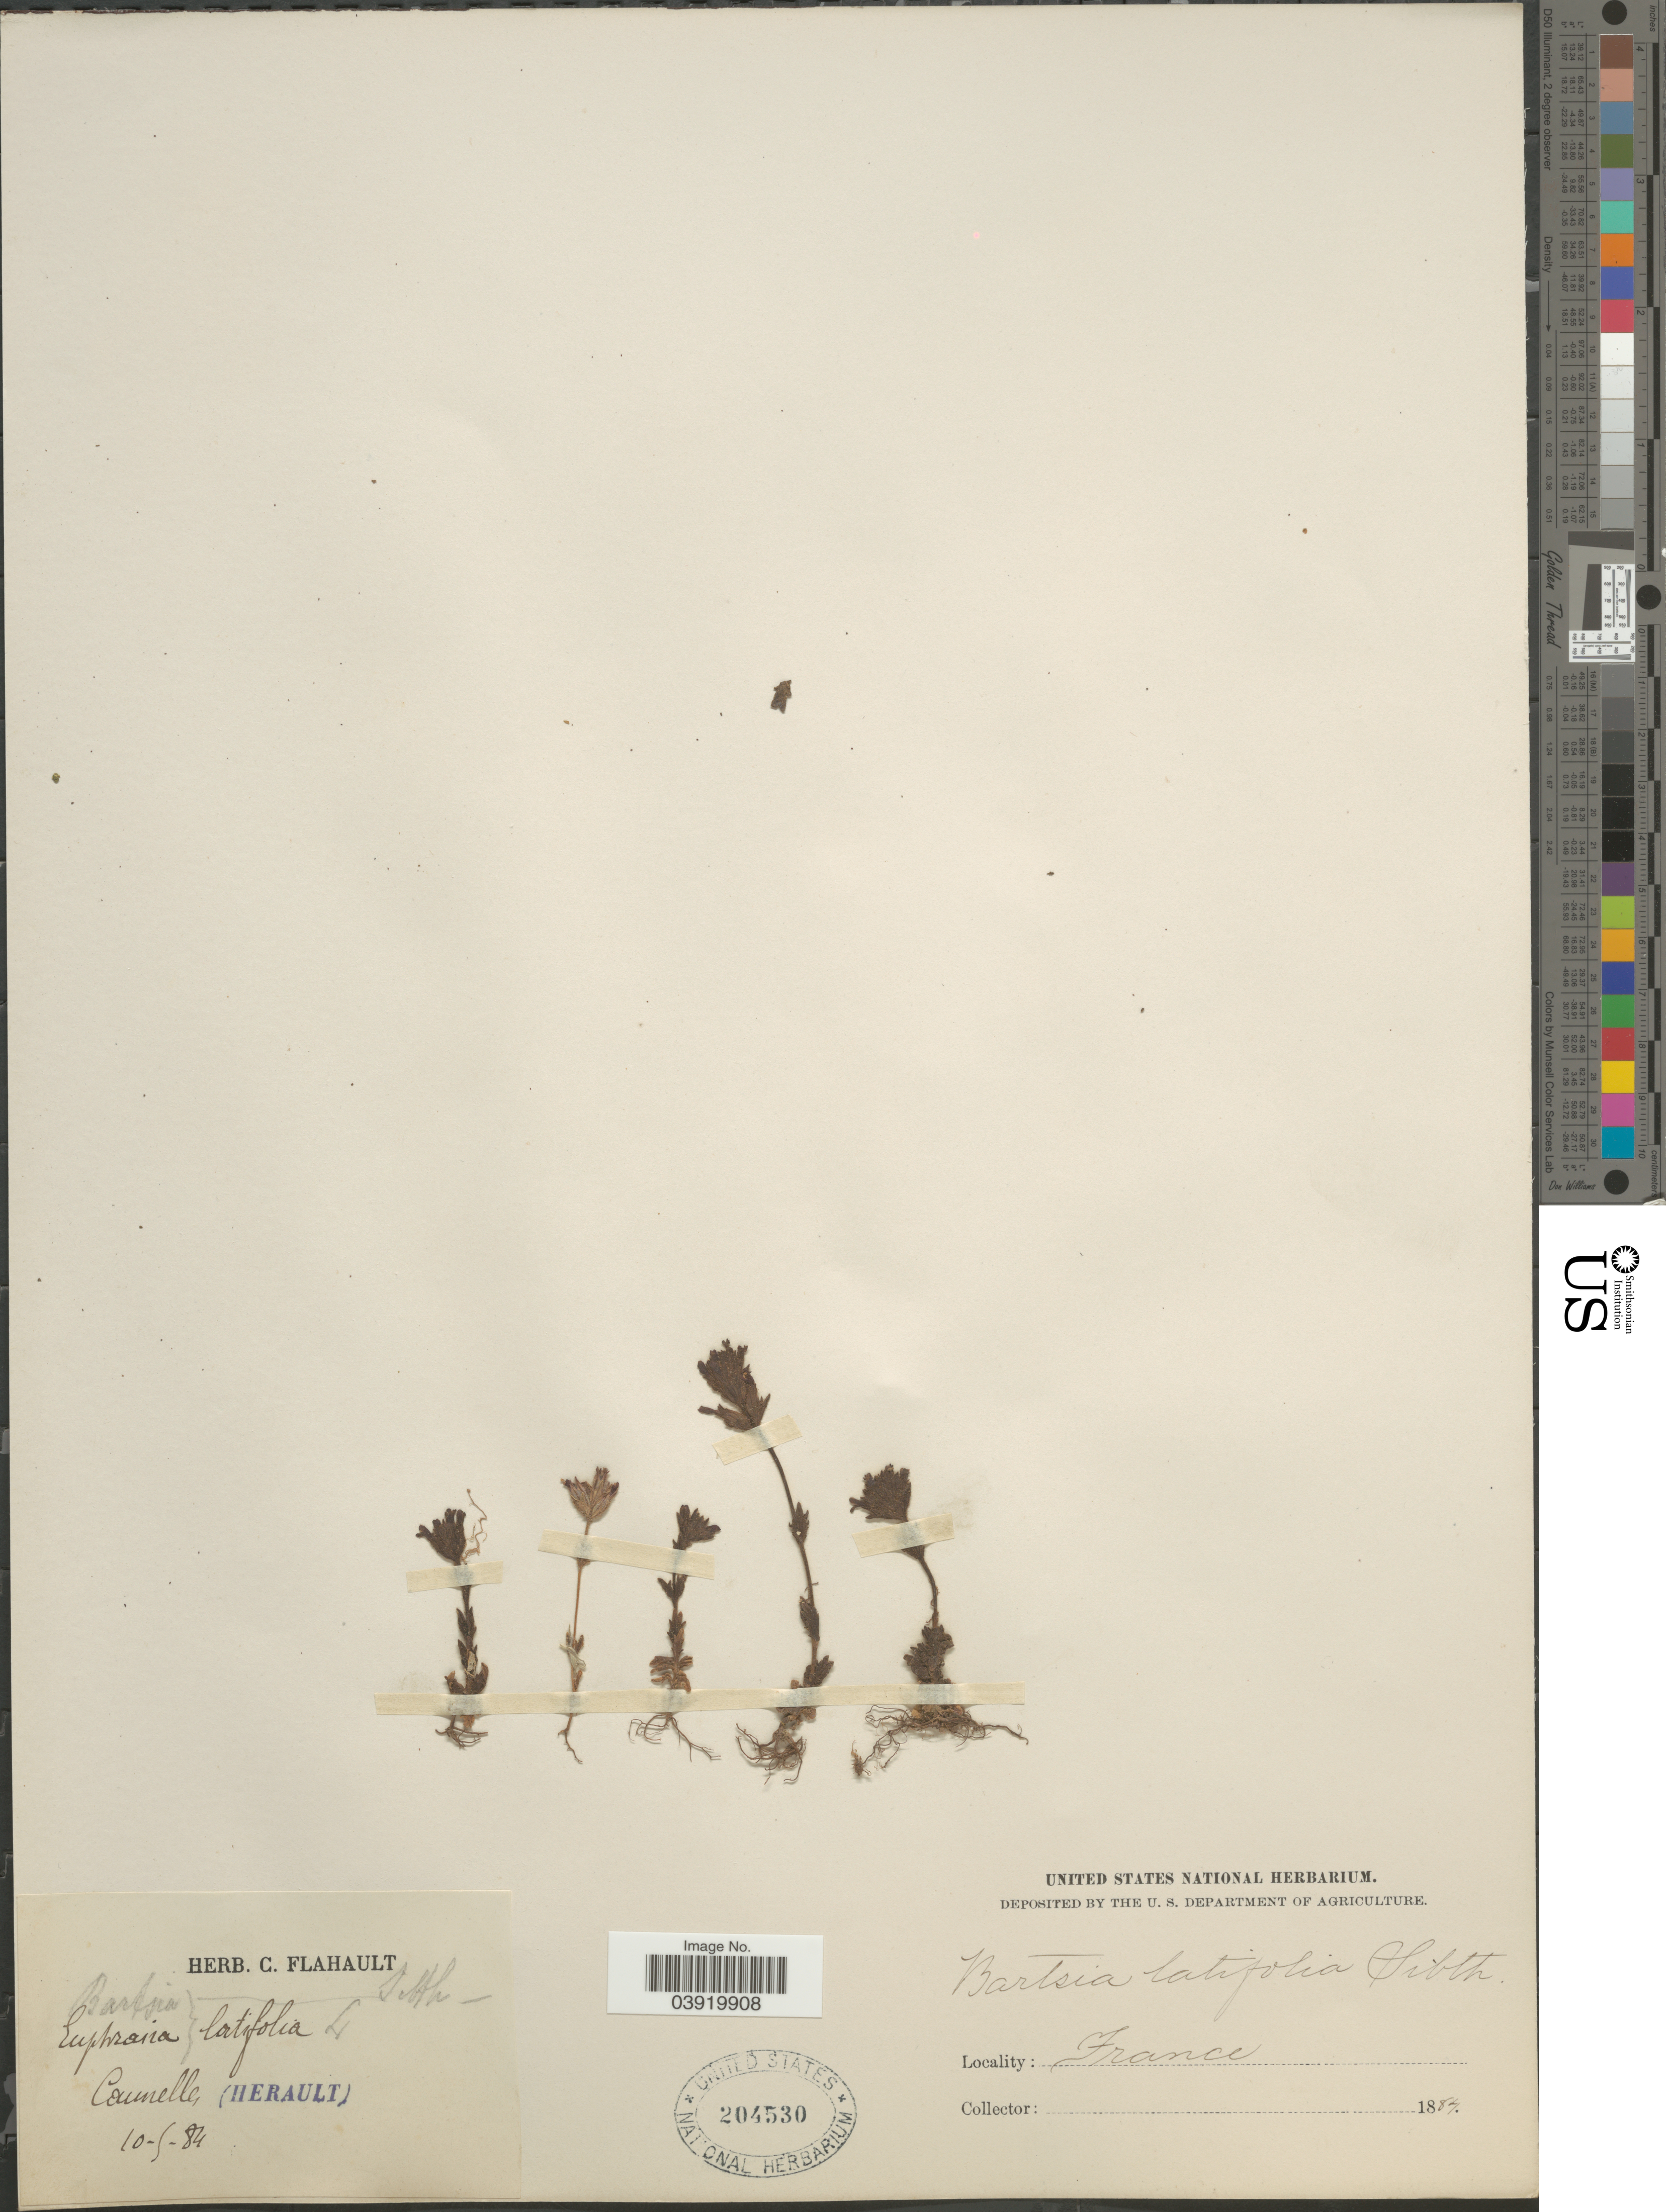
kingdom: Plantae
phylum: Tracheophyta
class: Magnoliopsida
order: Lamiales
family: Orobanchaceae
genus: Parentucellia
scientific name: Parentucellia latifolia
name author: (L.) Caruel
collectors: ex herb. C. Flahault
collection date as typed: Transcribed d/m/y: 10/9/84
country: France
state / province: Occitanie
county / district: Hérault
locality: Cormelle (Herault).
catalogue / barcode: US 204530